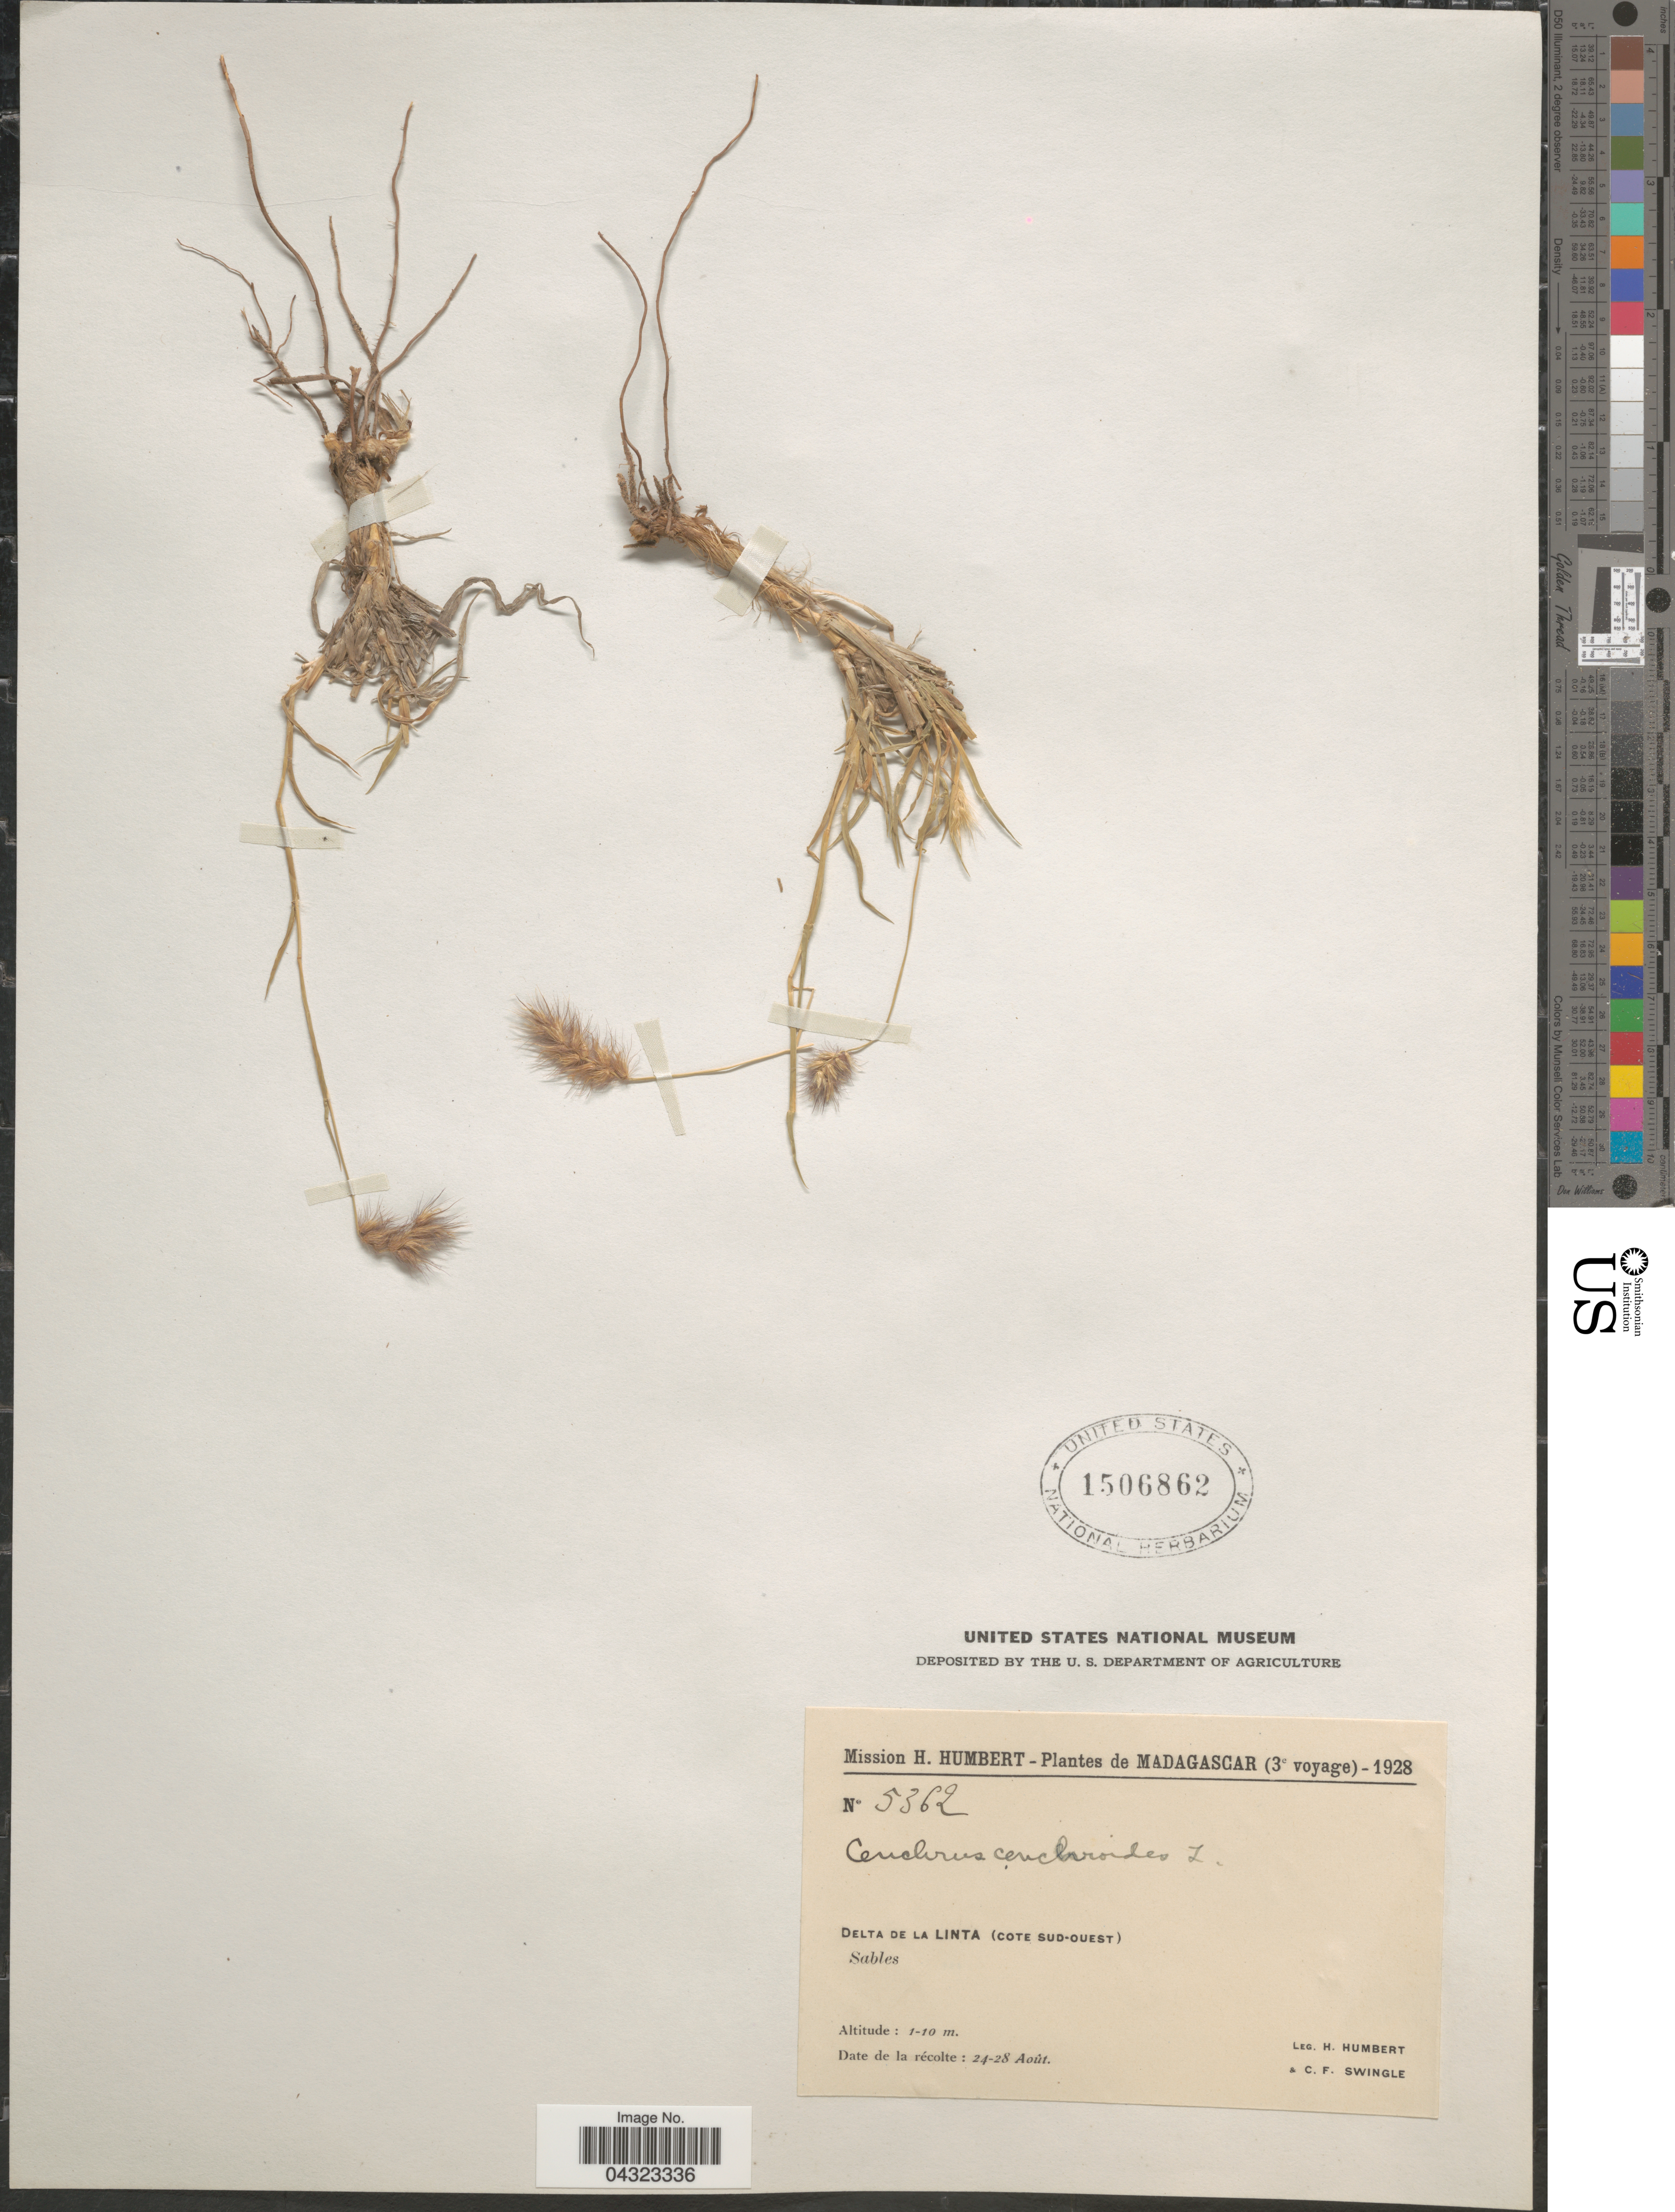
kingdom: Plantae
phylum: Tracheophyta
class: Liliopsida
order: Poales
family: Poaceae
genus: Cenchrus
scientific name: Cenchrus ciliaris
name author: L.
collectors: H. Humbert & C. Swingle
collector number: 5362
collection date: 1928-08-24/1928-08-28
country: Madagascar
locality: Mission H. Humbert - Plantes de Madagascar (3e voyage) - 1928. Delta de la Linta (cote sud-ouest).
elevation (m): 1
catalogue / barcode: US 1506862